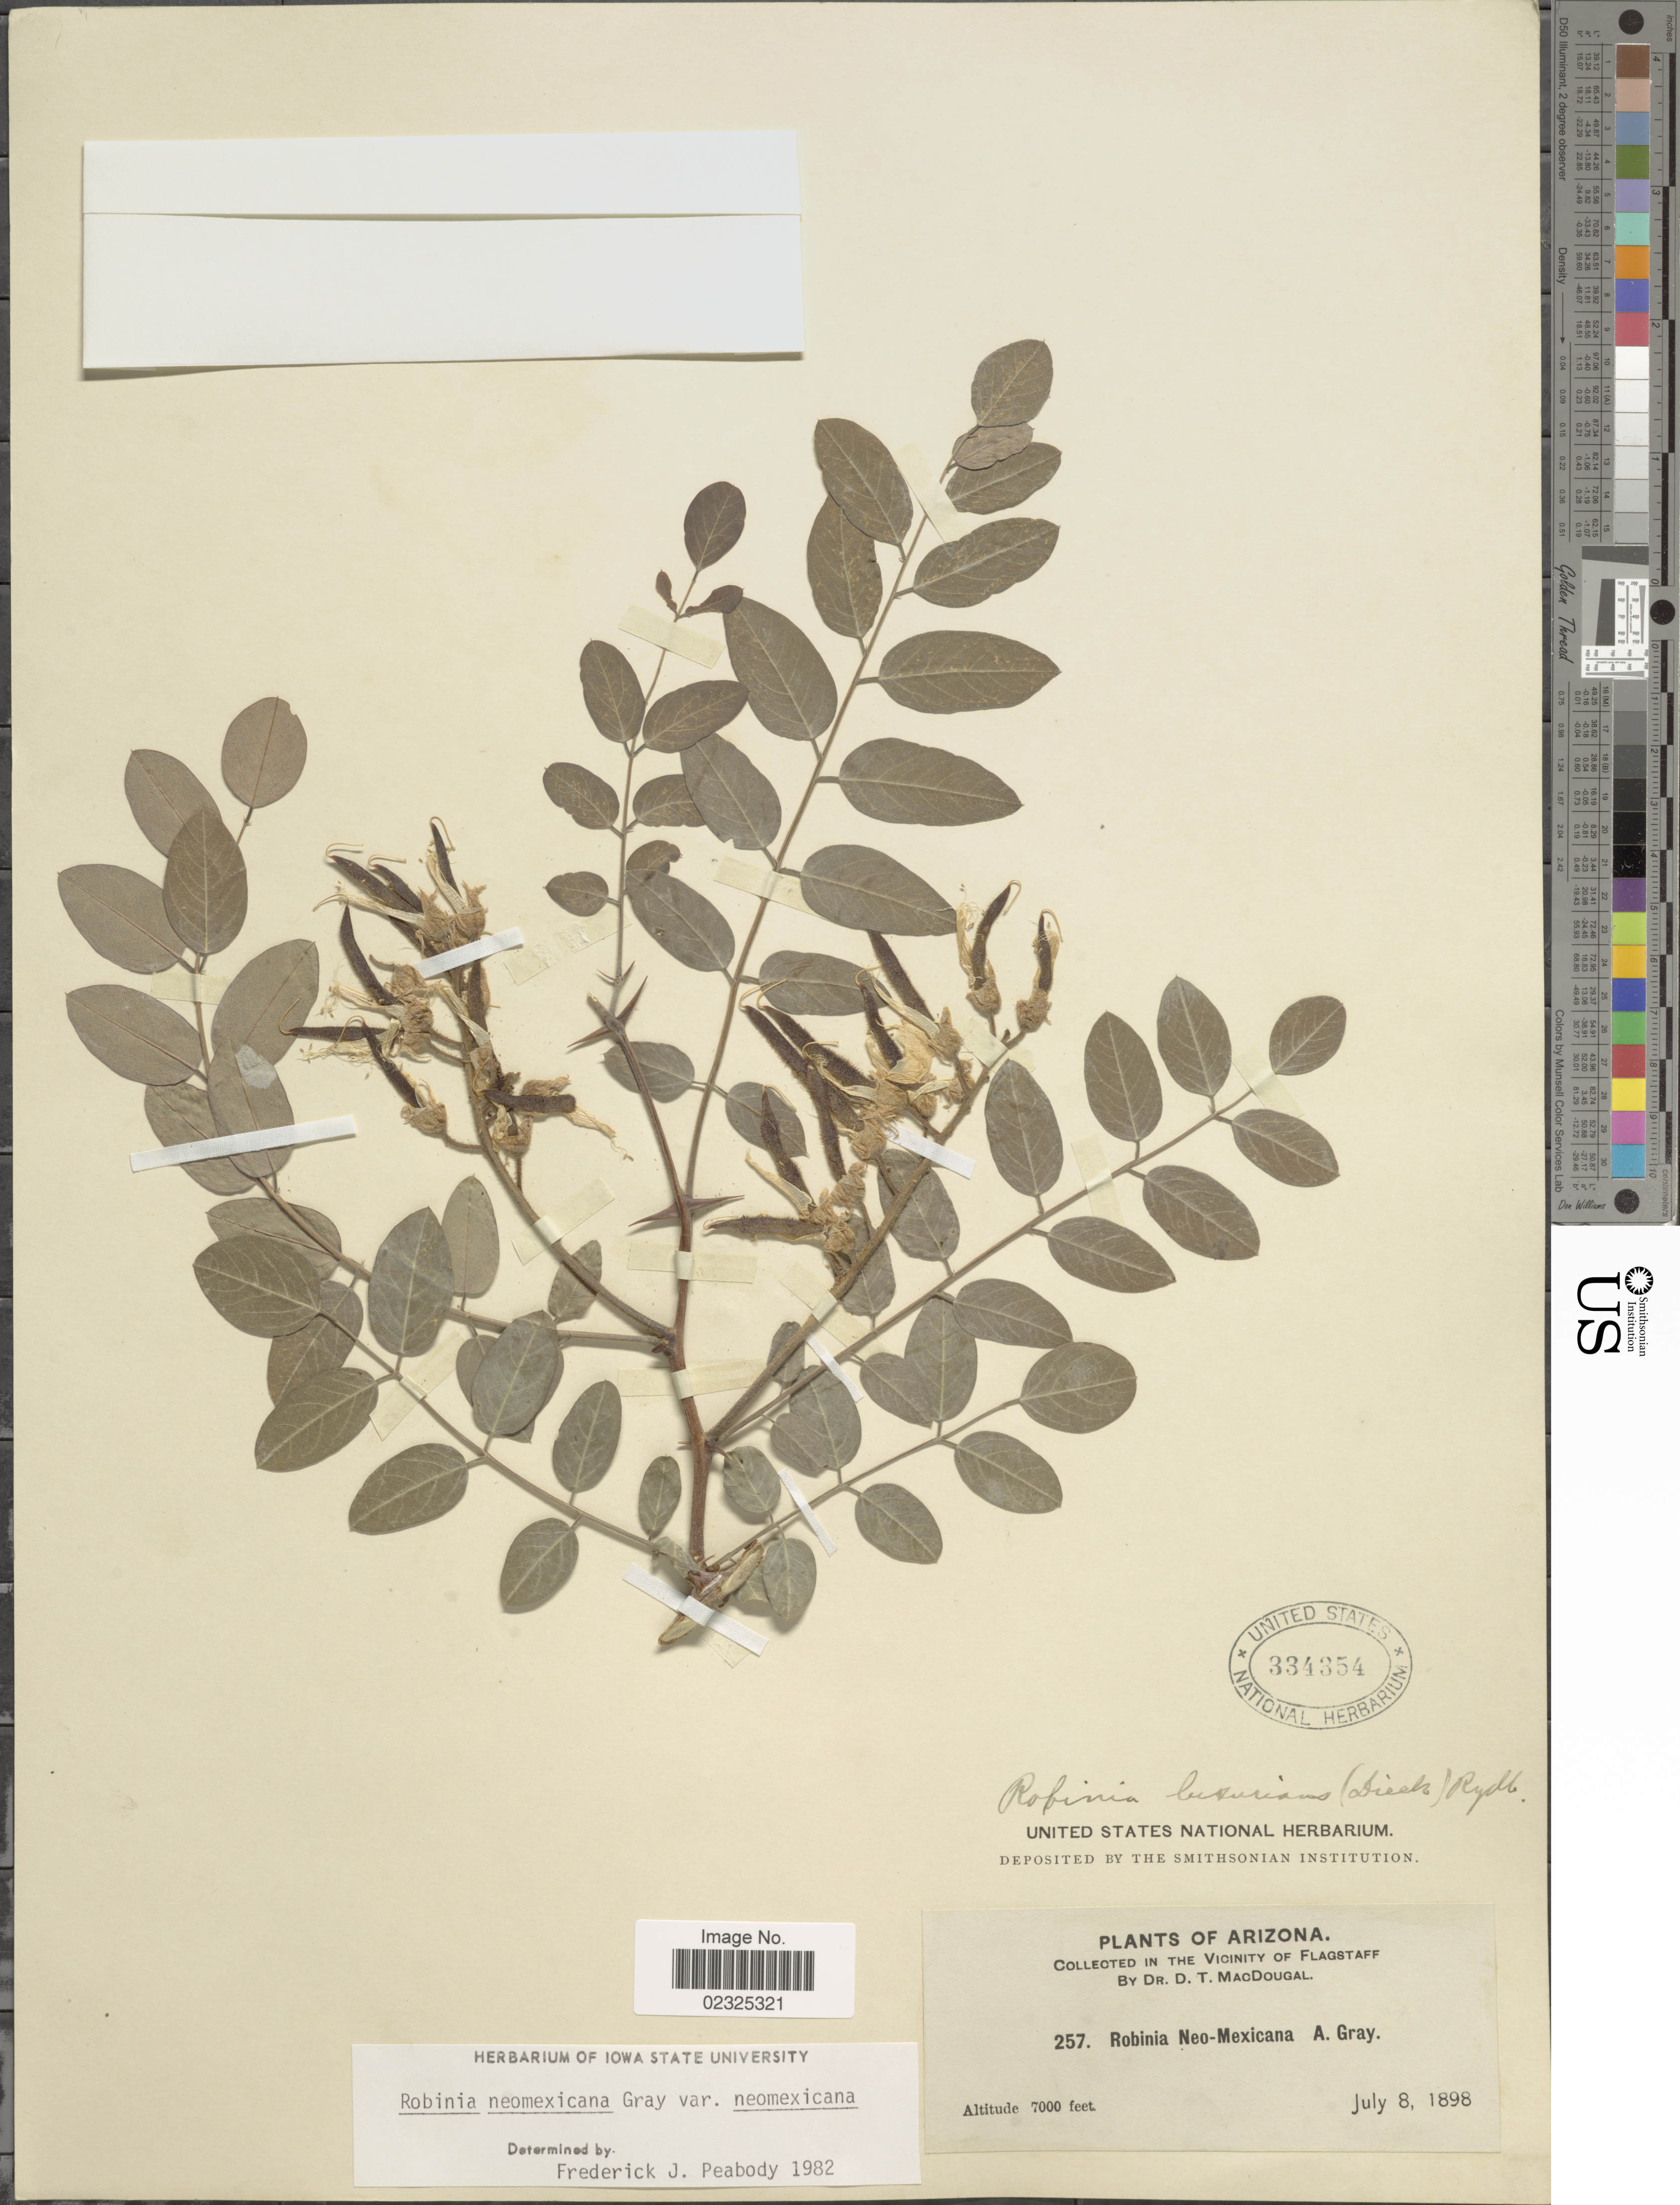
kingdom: Plantae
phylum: Tracheophyta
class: Magnoliopsida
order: Fabales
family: Fabaceae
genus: Robinia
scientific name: Robinia neomexicana var. neomexicana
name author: A. Gray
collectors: D. T. MacDougal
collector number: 257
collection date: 1898-07-08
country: United States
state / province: Arizona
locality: In the vicinity of Flagstaff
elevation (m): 2134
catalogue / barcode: US 334354